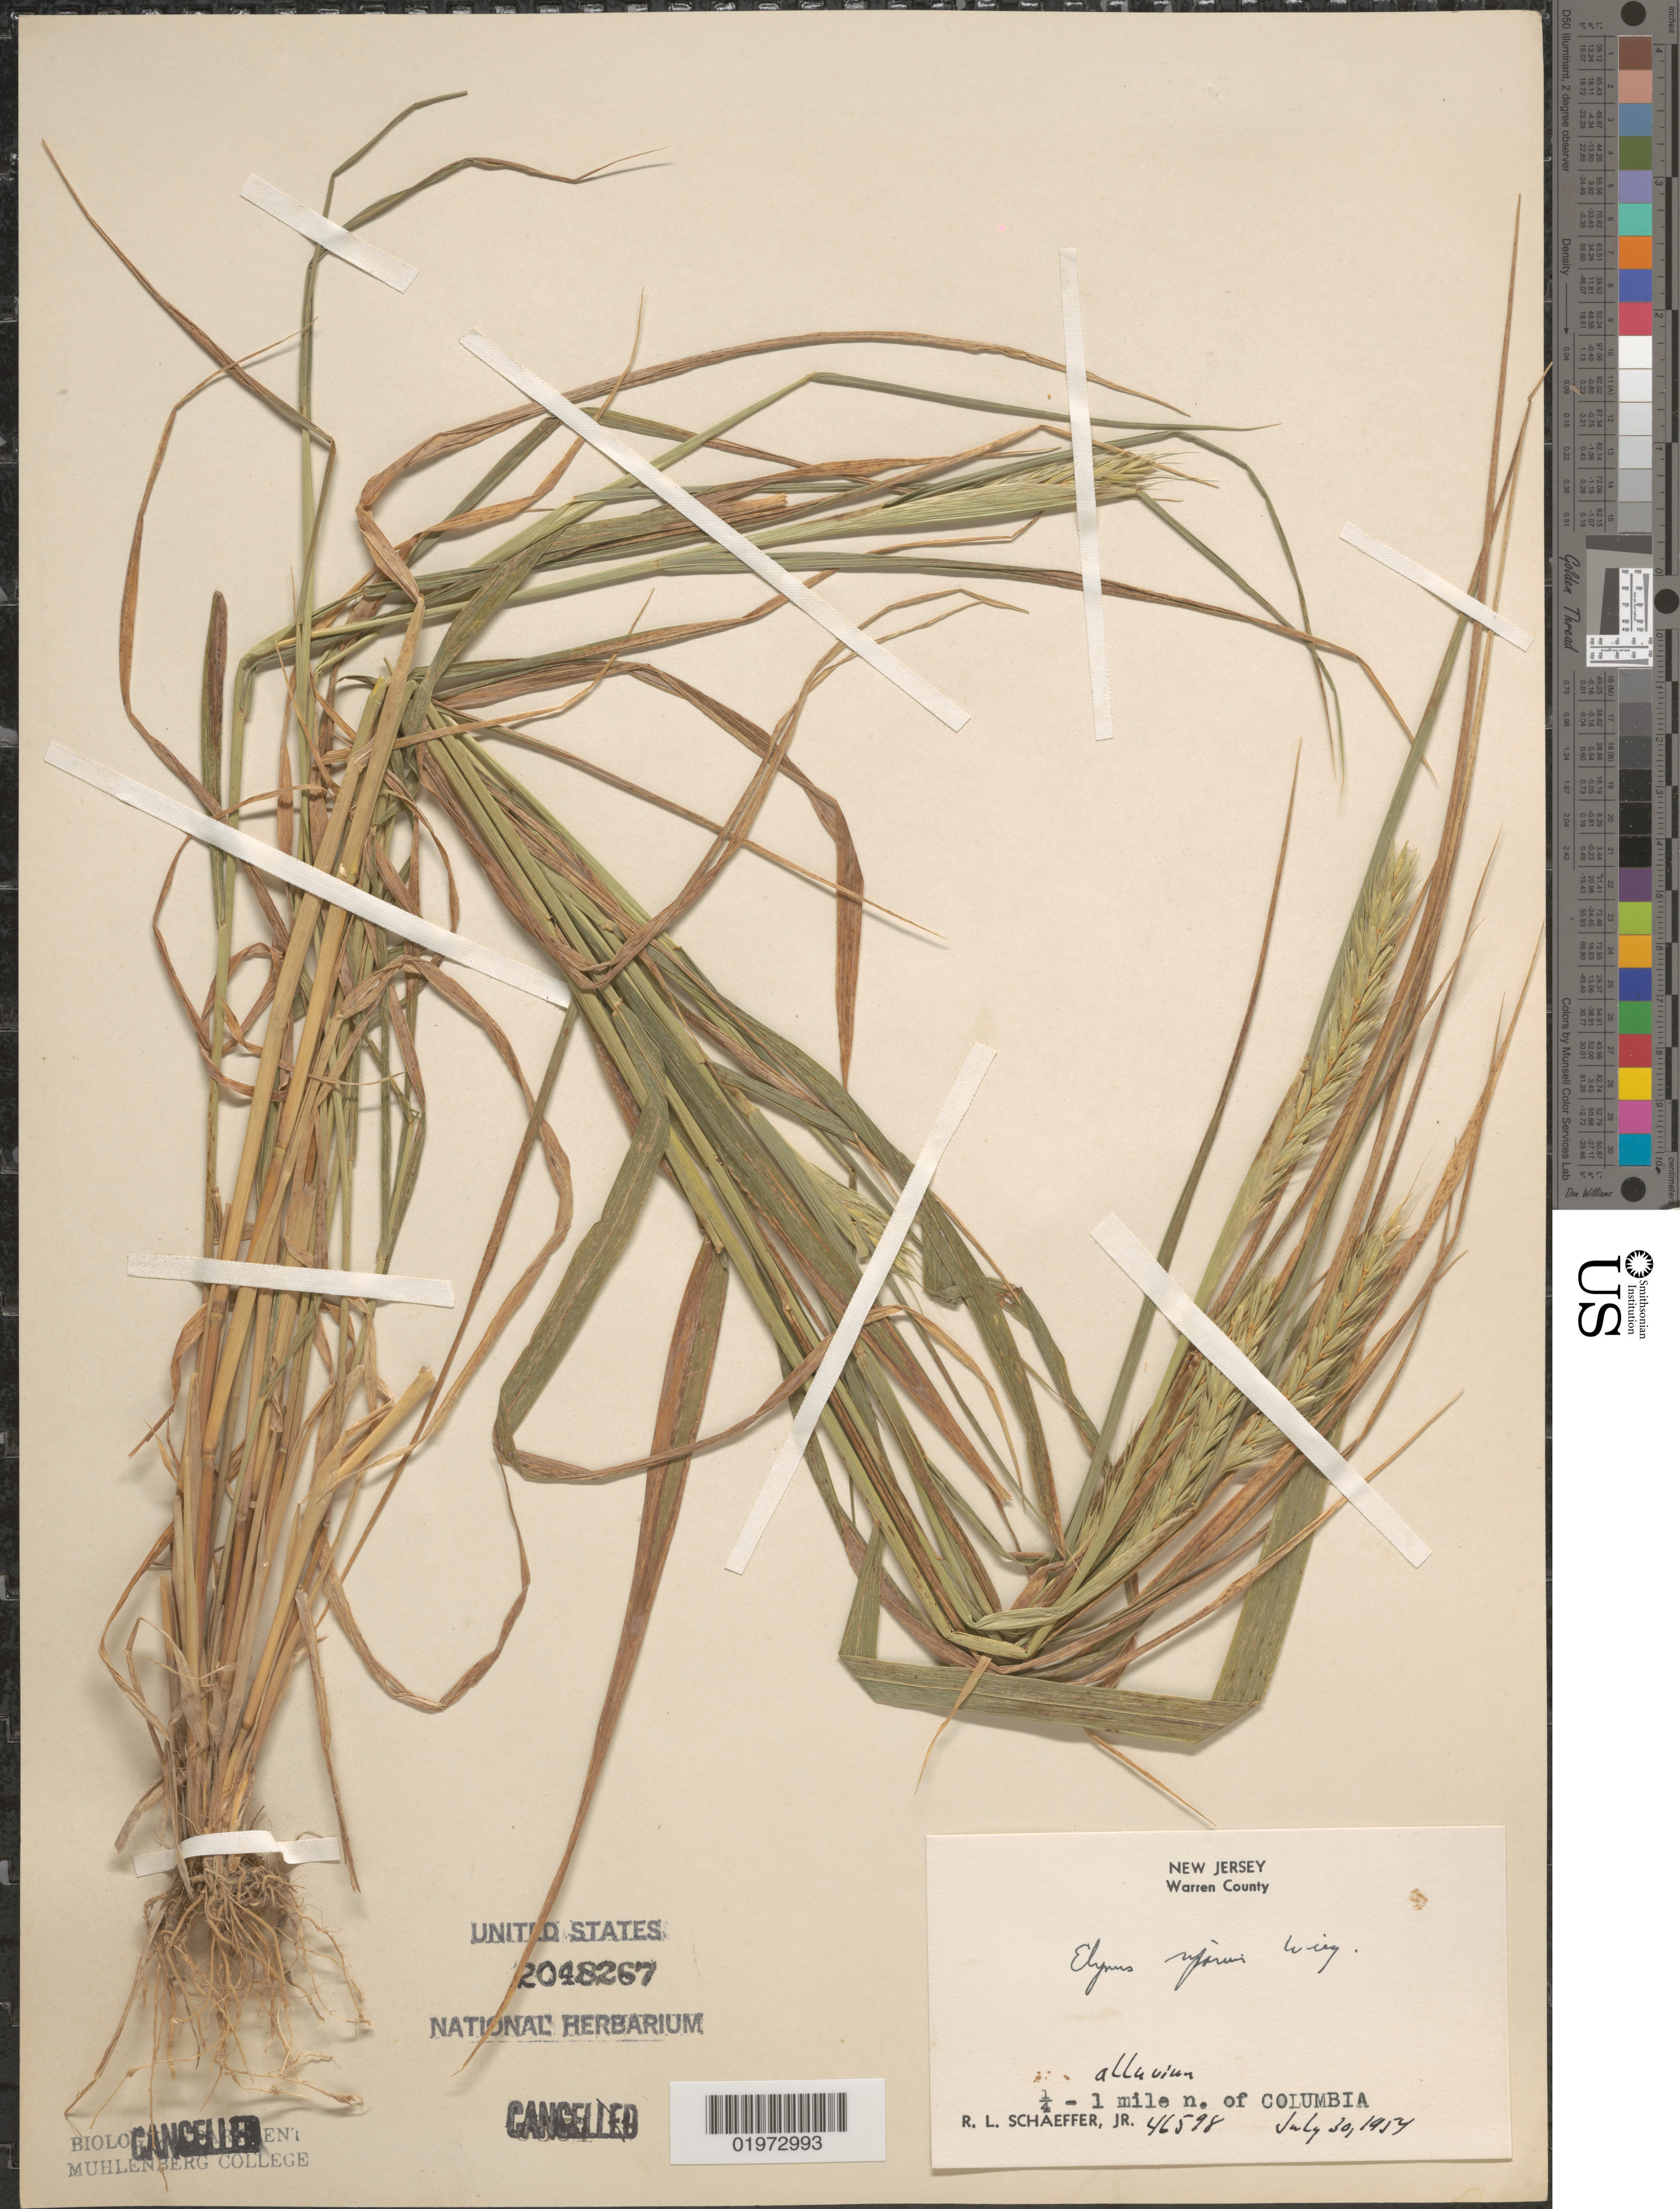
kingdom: Plantae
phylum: Tracheophyta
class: Liliopsida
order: Poales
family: Poaceae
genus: Elymus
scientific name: Elymus virginicus var. intermedius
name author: L.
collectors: R. L. Schaeffer Jr.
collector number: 46598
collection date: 1954-07-30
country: United States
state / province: New Jersey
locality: Warren County. ¼ - 1 mile n. of Columbia.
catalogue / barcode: US 2048267